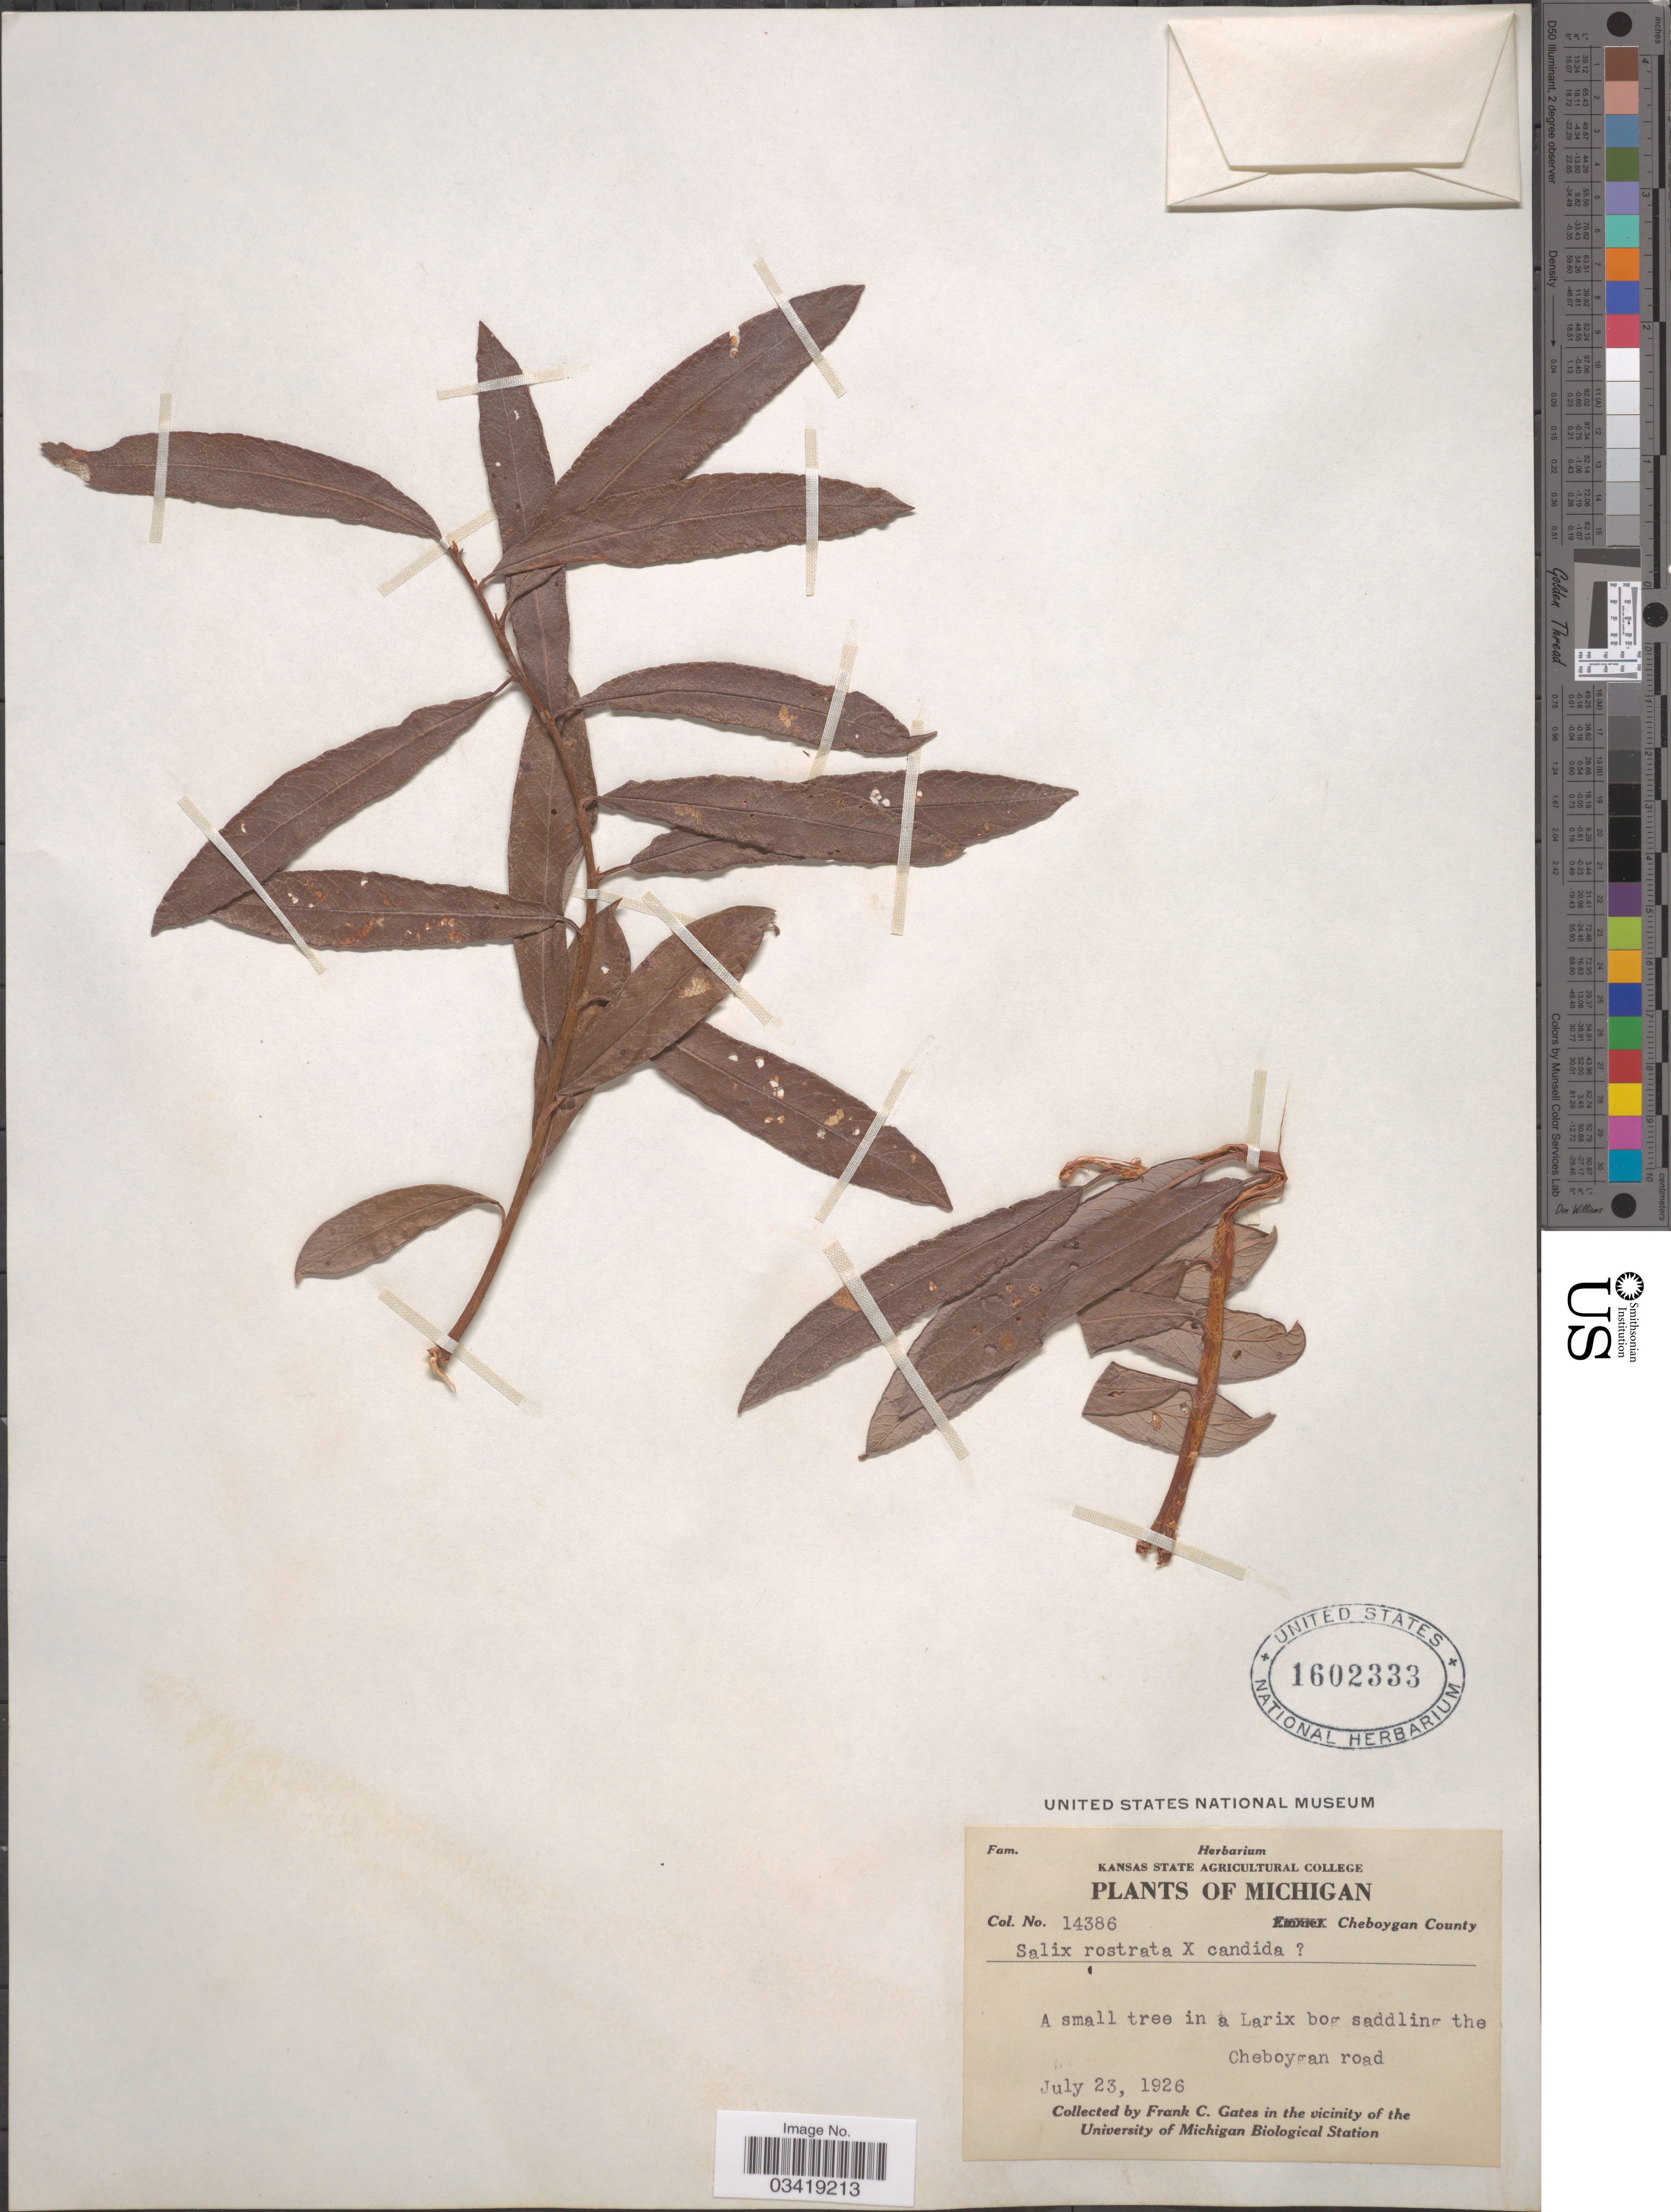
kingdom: Plantae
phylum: Tracheophyta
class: Magnoliopsida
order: Malpighiales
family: Salicaceae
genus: Salix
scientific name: Salix bebbiana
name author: Sarg.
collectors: F. C. Gates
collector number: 14386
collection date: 1926-07-23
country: United States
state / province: Michigan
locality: Cheboygan County. Cheboygan road.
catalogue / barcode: US 1602333